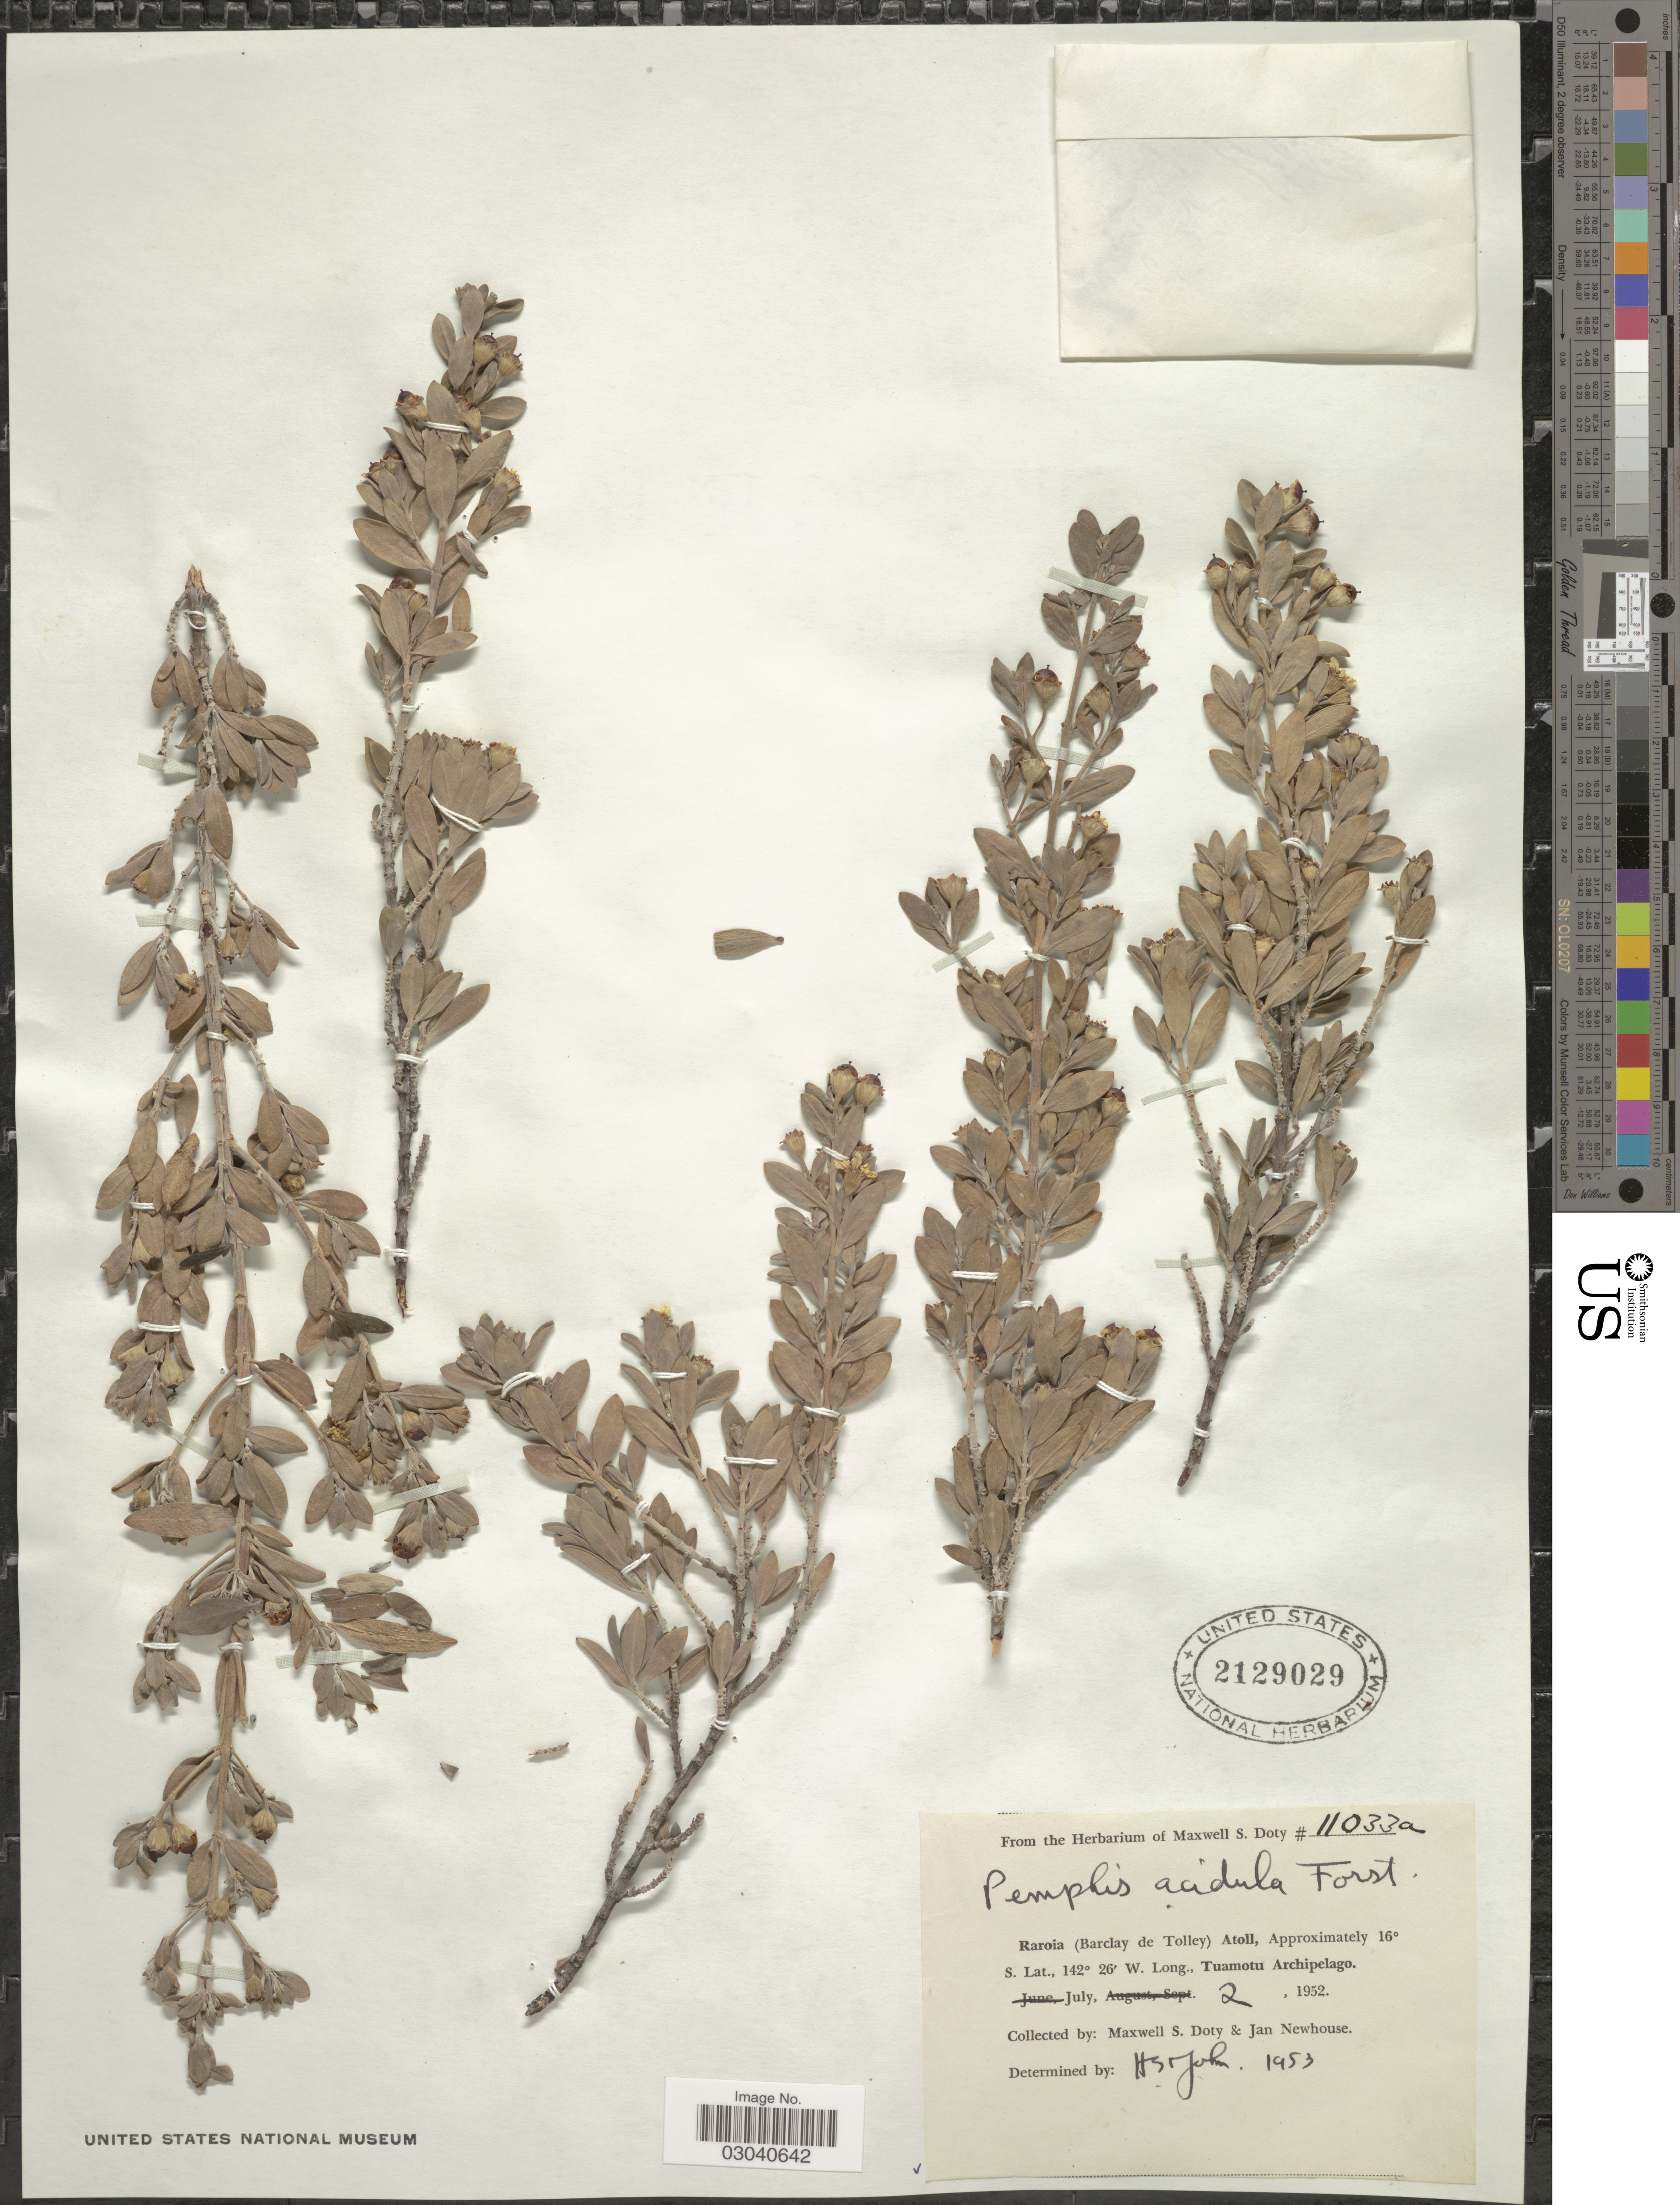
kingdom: Plantae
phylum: Tracheophyta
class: Magnoliopsida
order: Myrtales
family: Lythraceae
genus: Pemphis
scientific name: Pemphis acidula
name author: J.R. Forst. & G. Forst.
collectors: M. S. Doty & J. Newhouse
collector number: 11033a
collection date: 1952-07-02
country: French Polynesia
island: Raroia [Barclay de Tolley] Atoll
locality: Raroia (Barclay de Tolley) Atoll. Tuamotu Archipelago.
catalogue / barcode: US 2129029